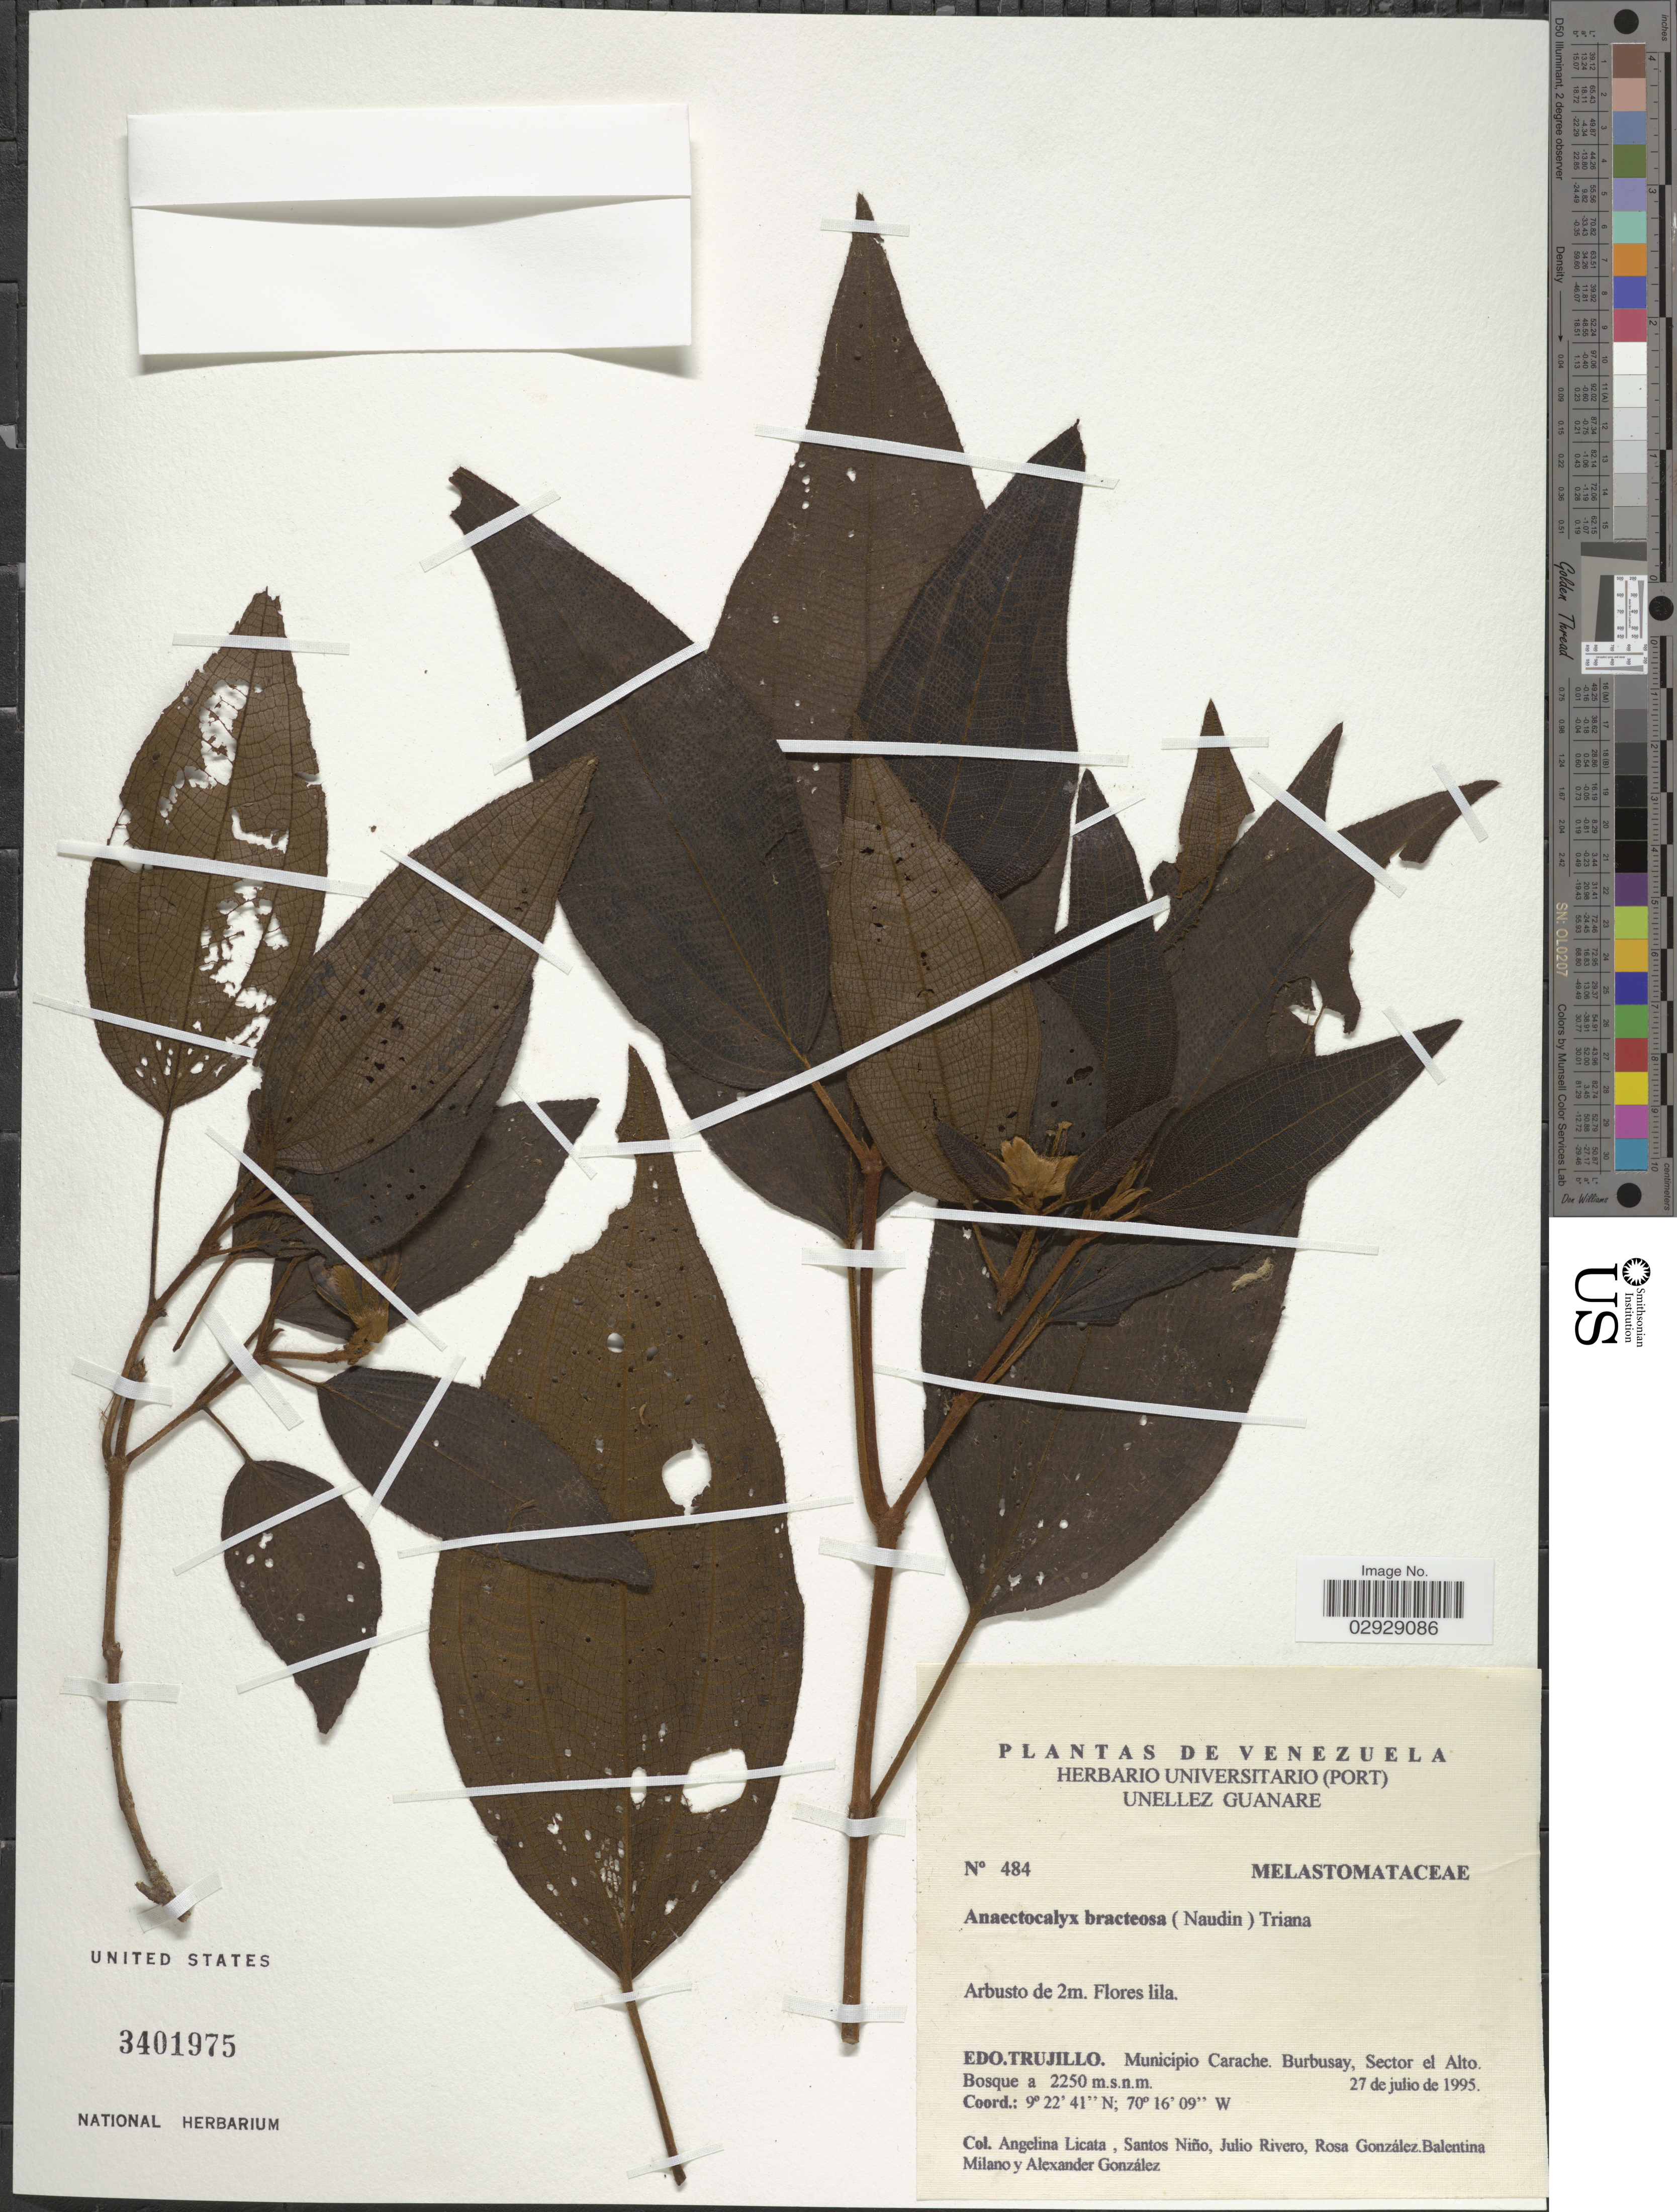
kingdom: Plantae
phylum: Tracheophyta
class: Magnoliopsida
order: Myrtales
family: Melastomataceae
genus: Anaectocalyx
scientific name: Anaectocalyx bracteosa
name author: (Naudin) Triana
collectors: A. Licata, S. M. Niño, J. Rivero, R. González, B. Milano & A. C. González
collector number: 484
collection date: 1995-06-27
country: Venezuela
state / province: Trujillo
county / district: Carache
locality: Burbusay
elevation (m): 2250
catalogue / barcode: US 3401975